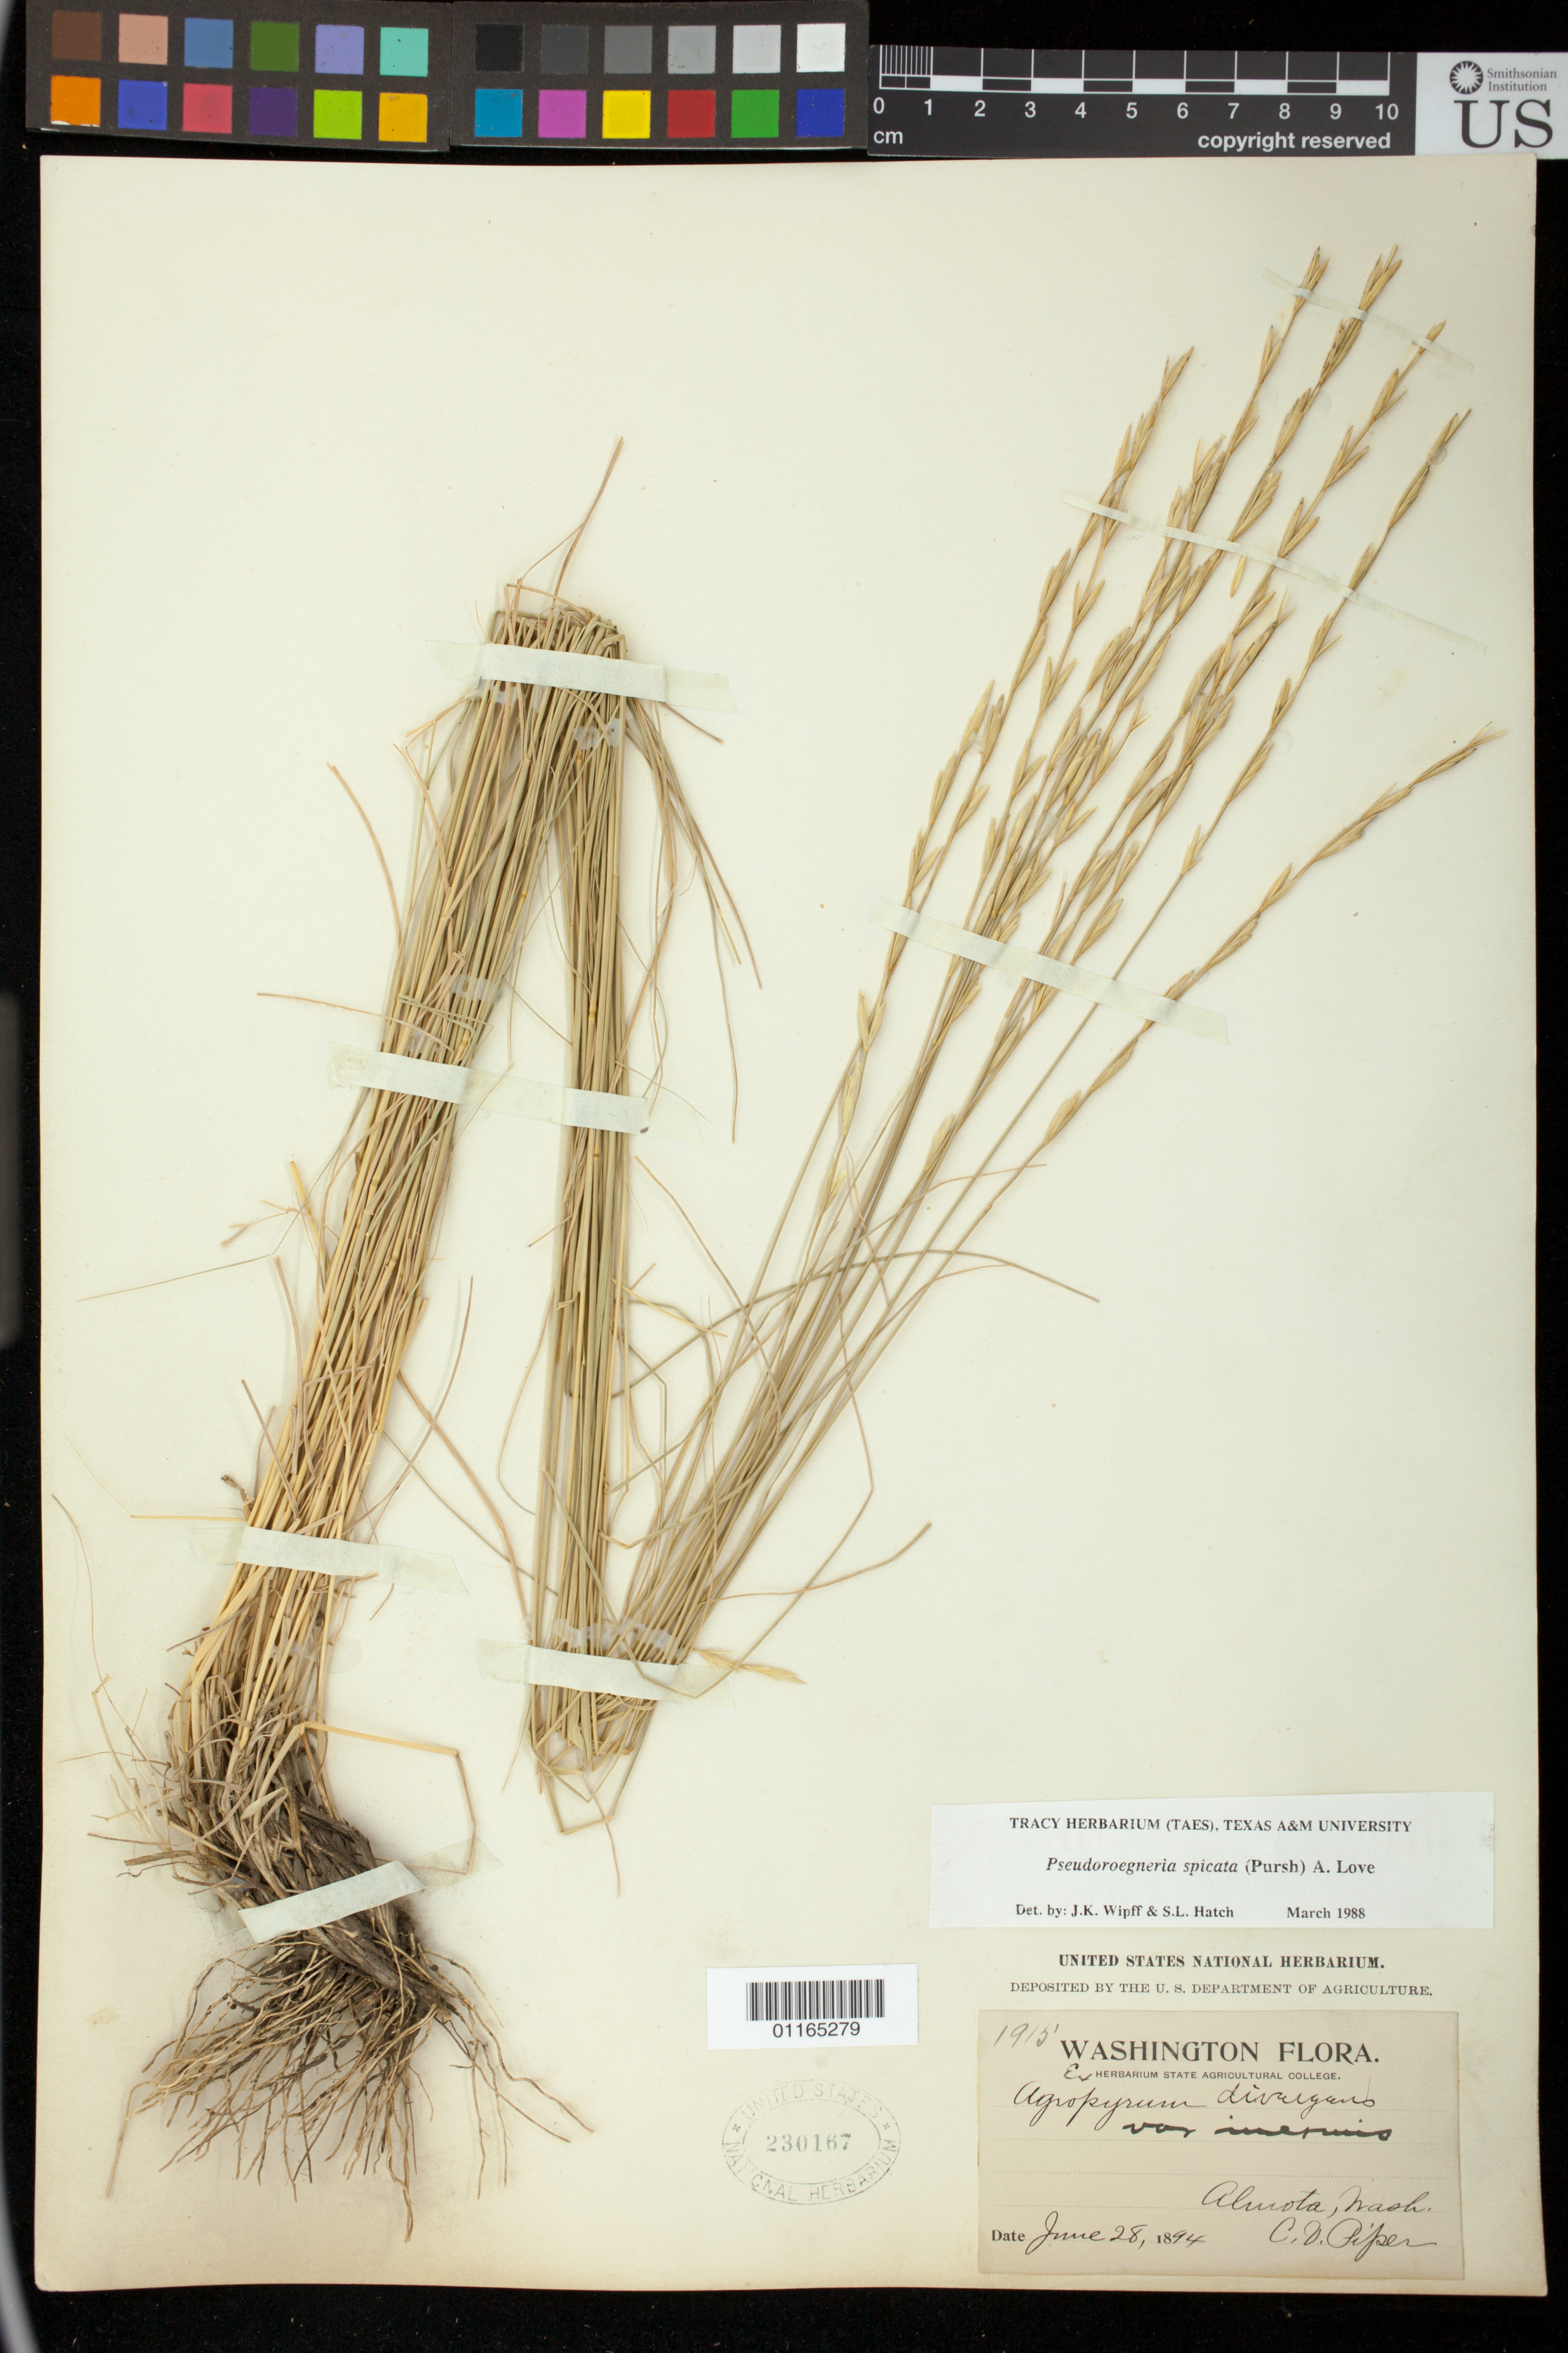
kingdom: Plantae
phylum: Tracheophyta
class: Liliopsida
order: Poales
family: Poaceae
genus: Agropyron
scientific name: Agropyron divergens var. inerme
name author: Scribn. & J.G. Sm.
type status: Syntype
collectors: C. V. Piper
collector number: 1915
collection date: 1894-06-28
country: United States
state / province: Washington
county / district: Whitman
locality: Almota, Wash.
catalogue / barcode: US 230167